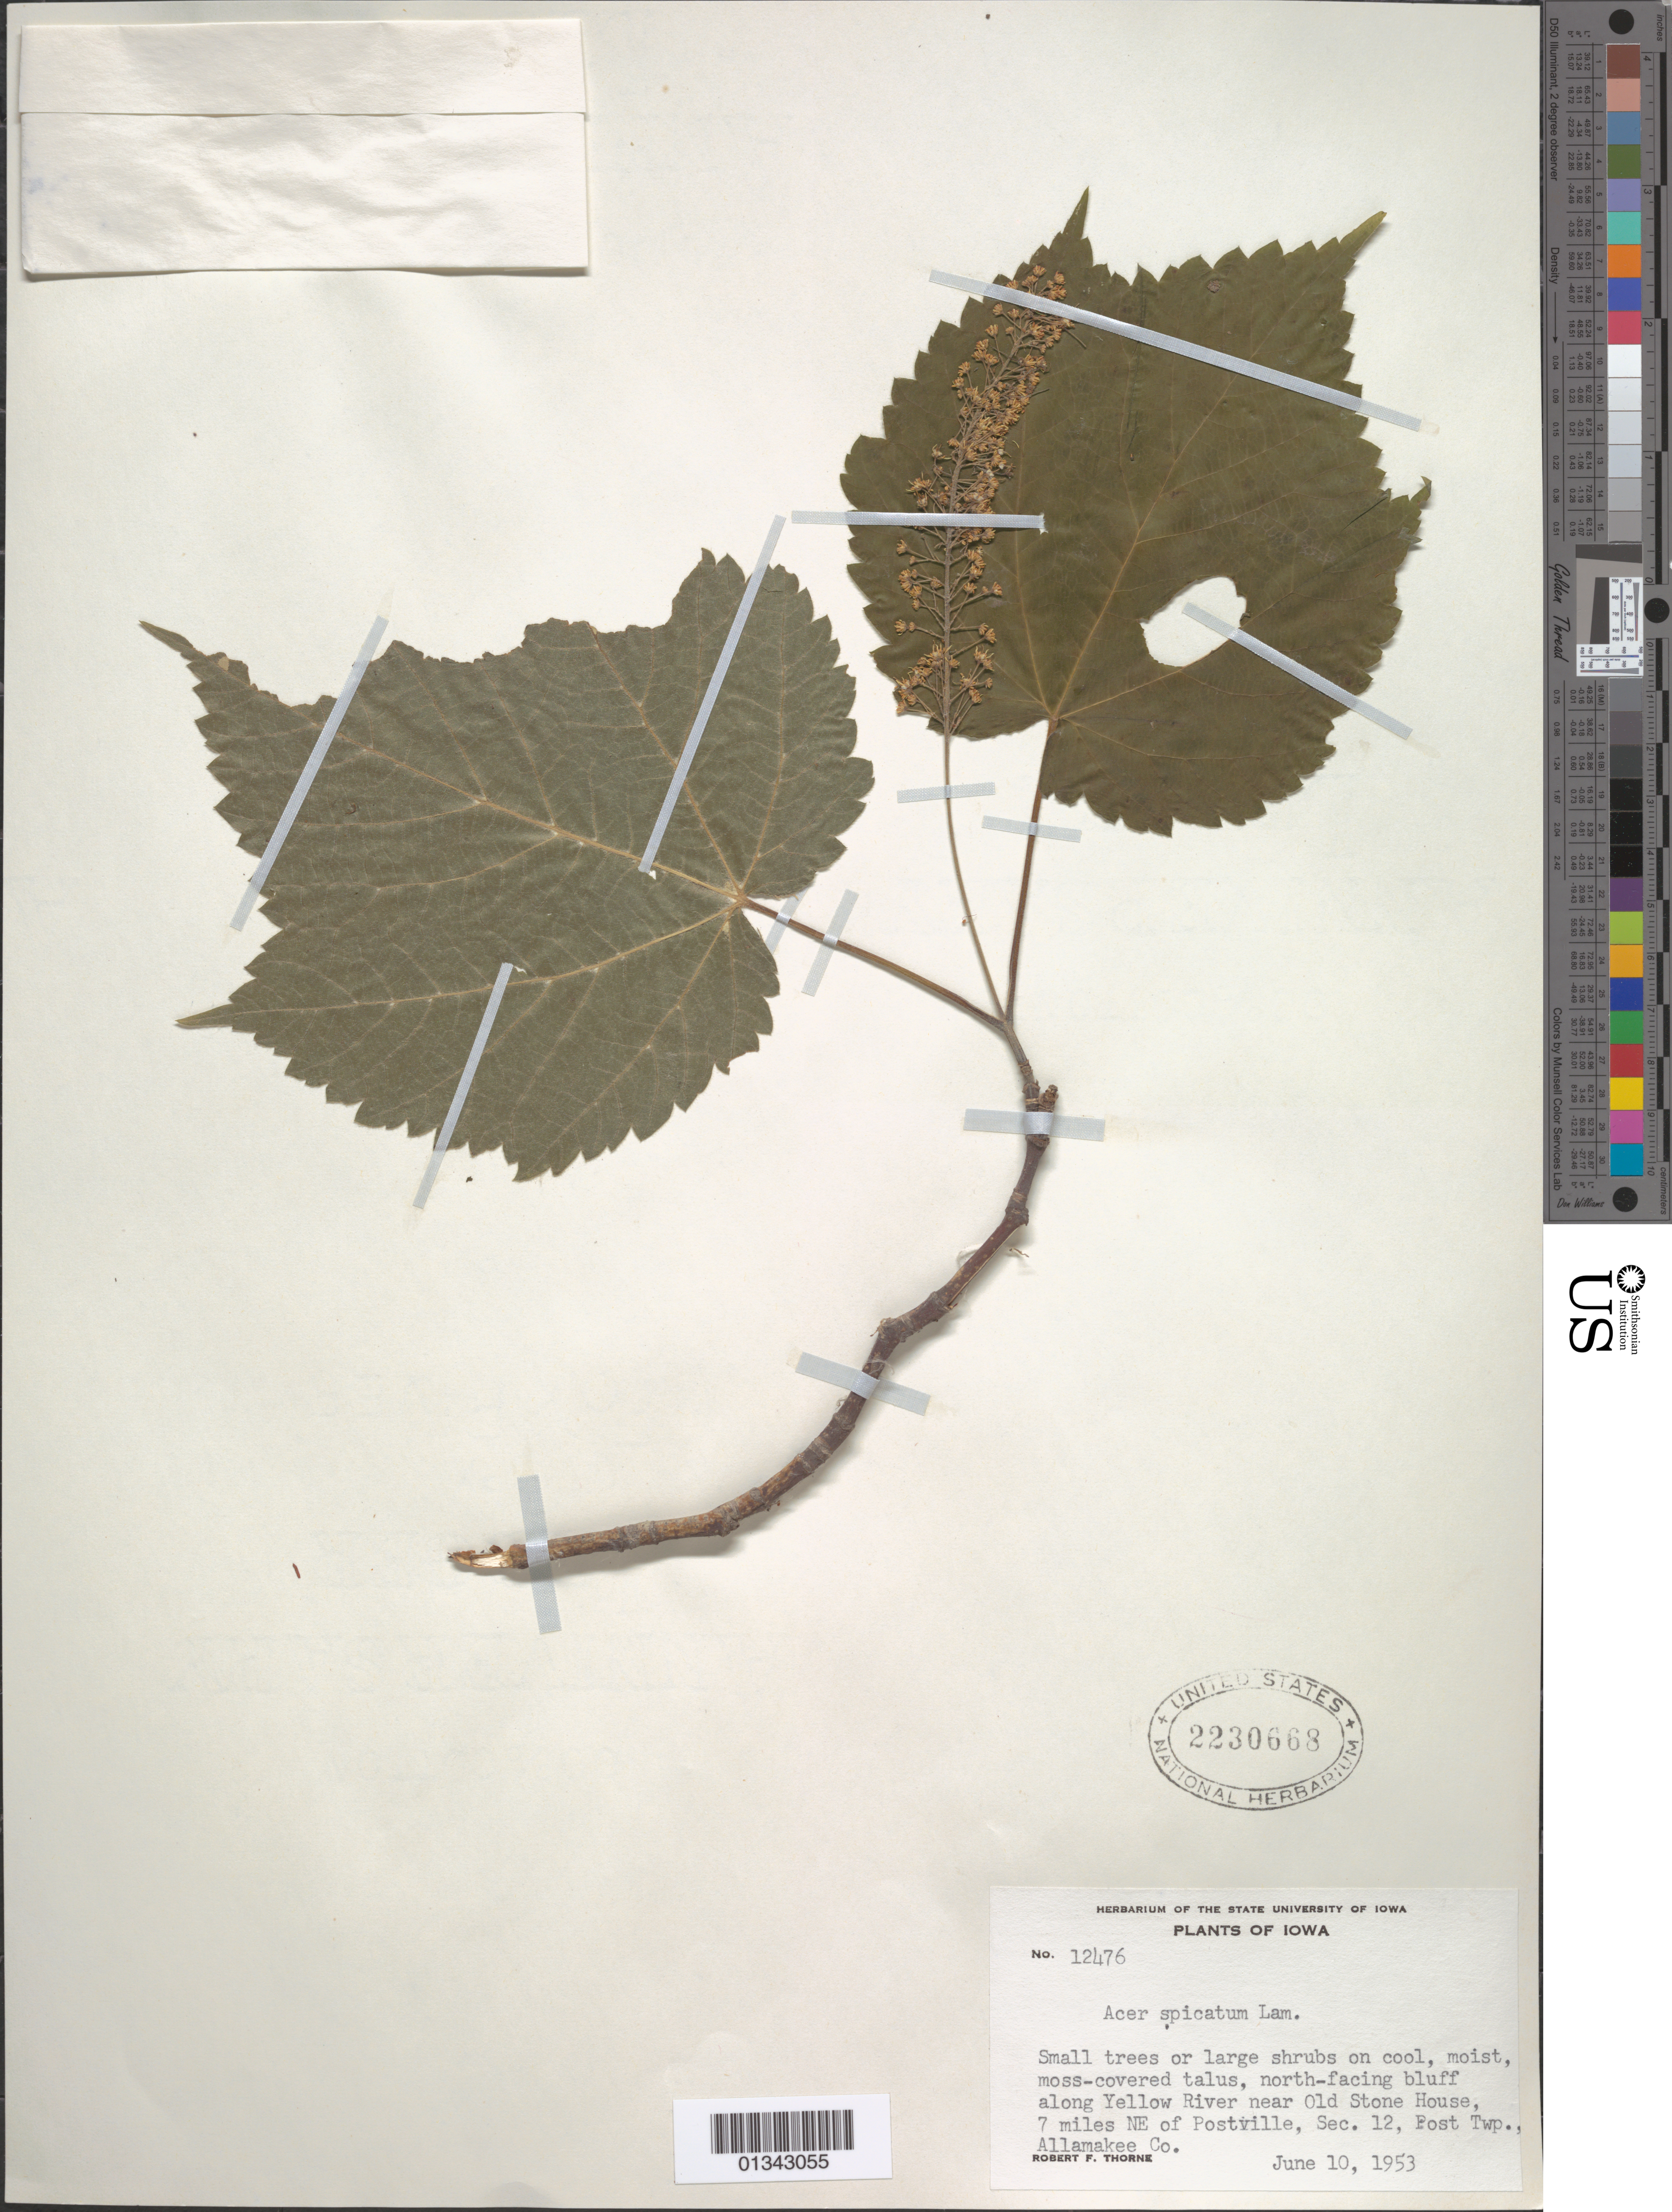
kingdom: Plantae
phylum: Tracheophyta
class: Magnoliopsida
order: Sapindales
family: Sapindaceae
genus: Acer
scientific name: Acer spicatum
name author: Lam.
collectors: R. F. Thorne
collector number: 12476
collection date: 1953-06-10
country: United States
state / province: Iowa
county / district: Allamakee County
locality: Allamakee County, Yellow River near Old Stone House, 7 miles NE of Postville, Sec. 12, Post Twp.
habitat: Cool, moist, moss-covered talus, N-facing bluff along river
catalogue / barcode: US 2230668